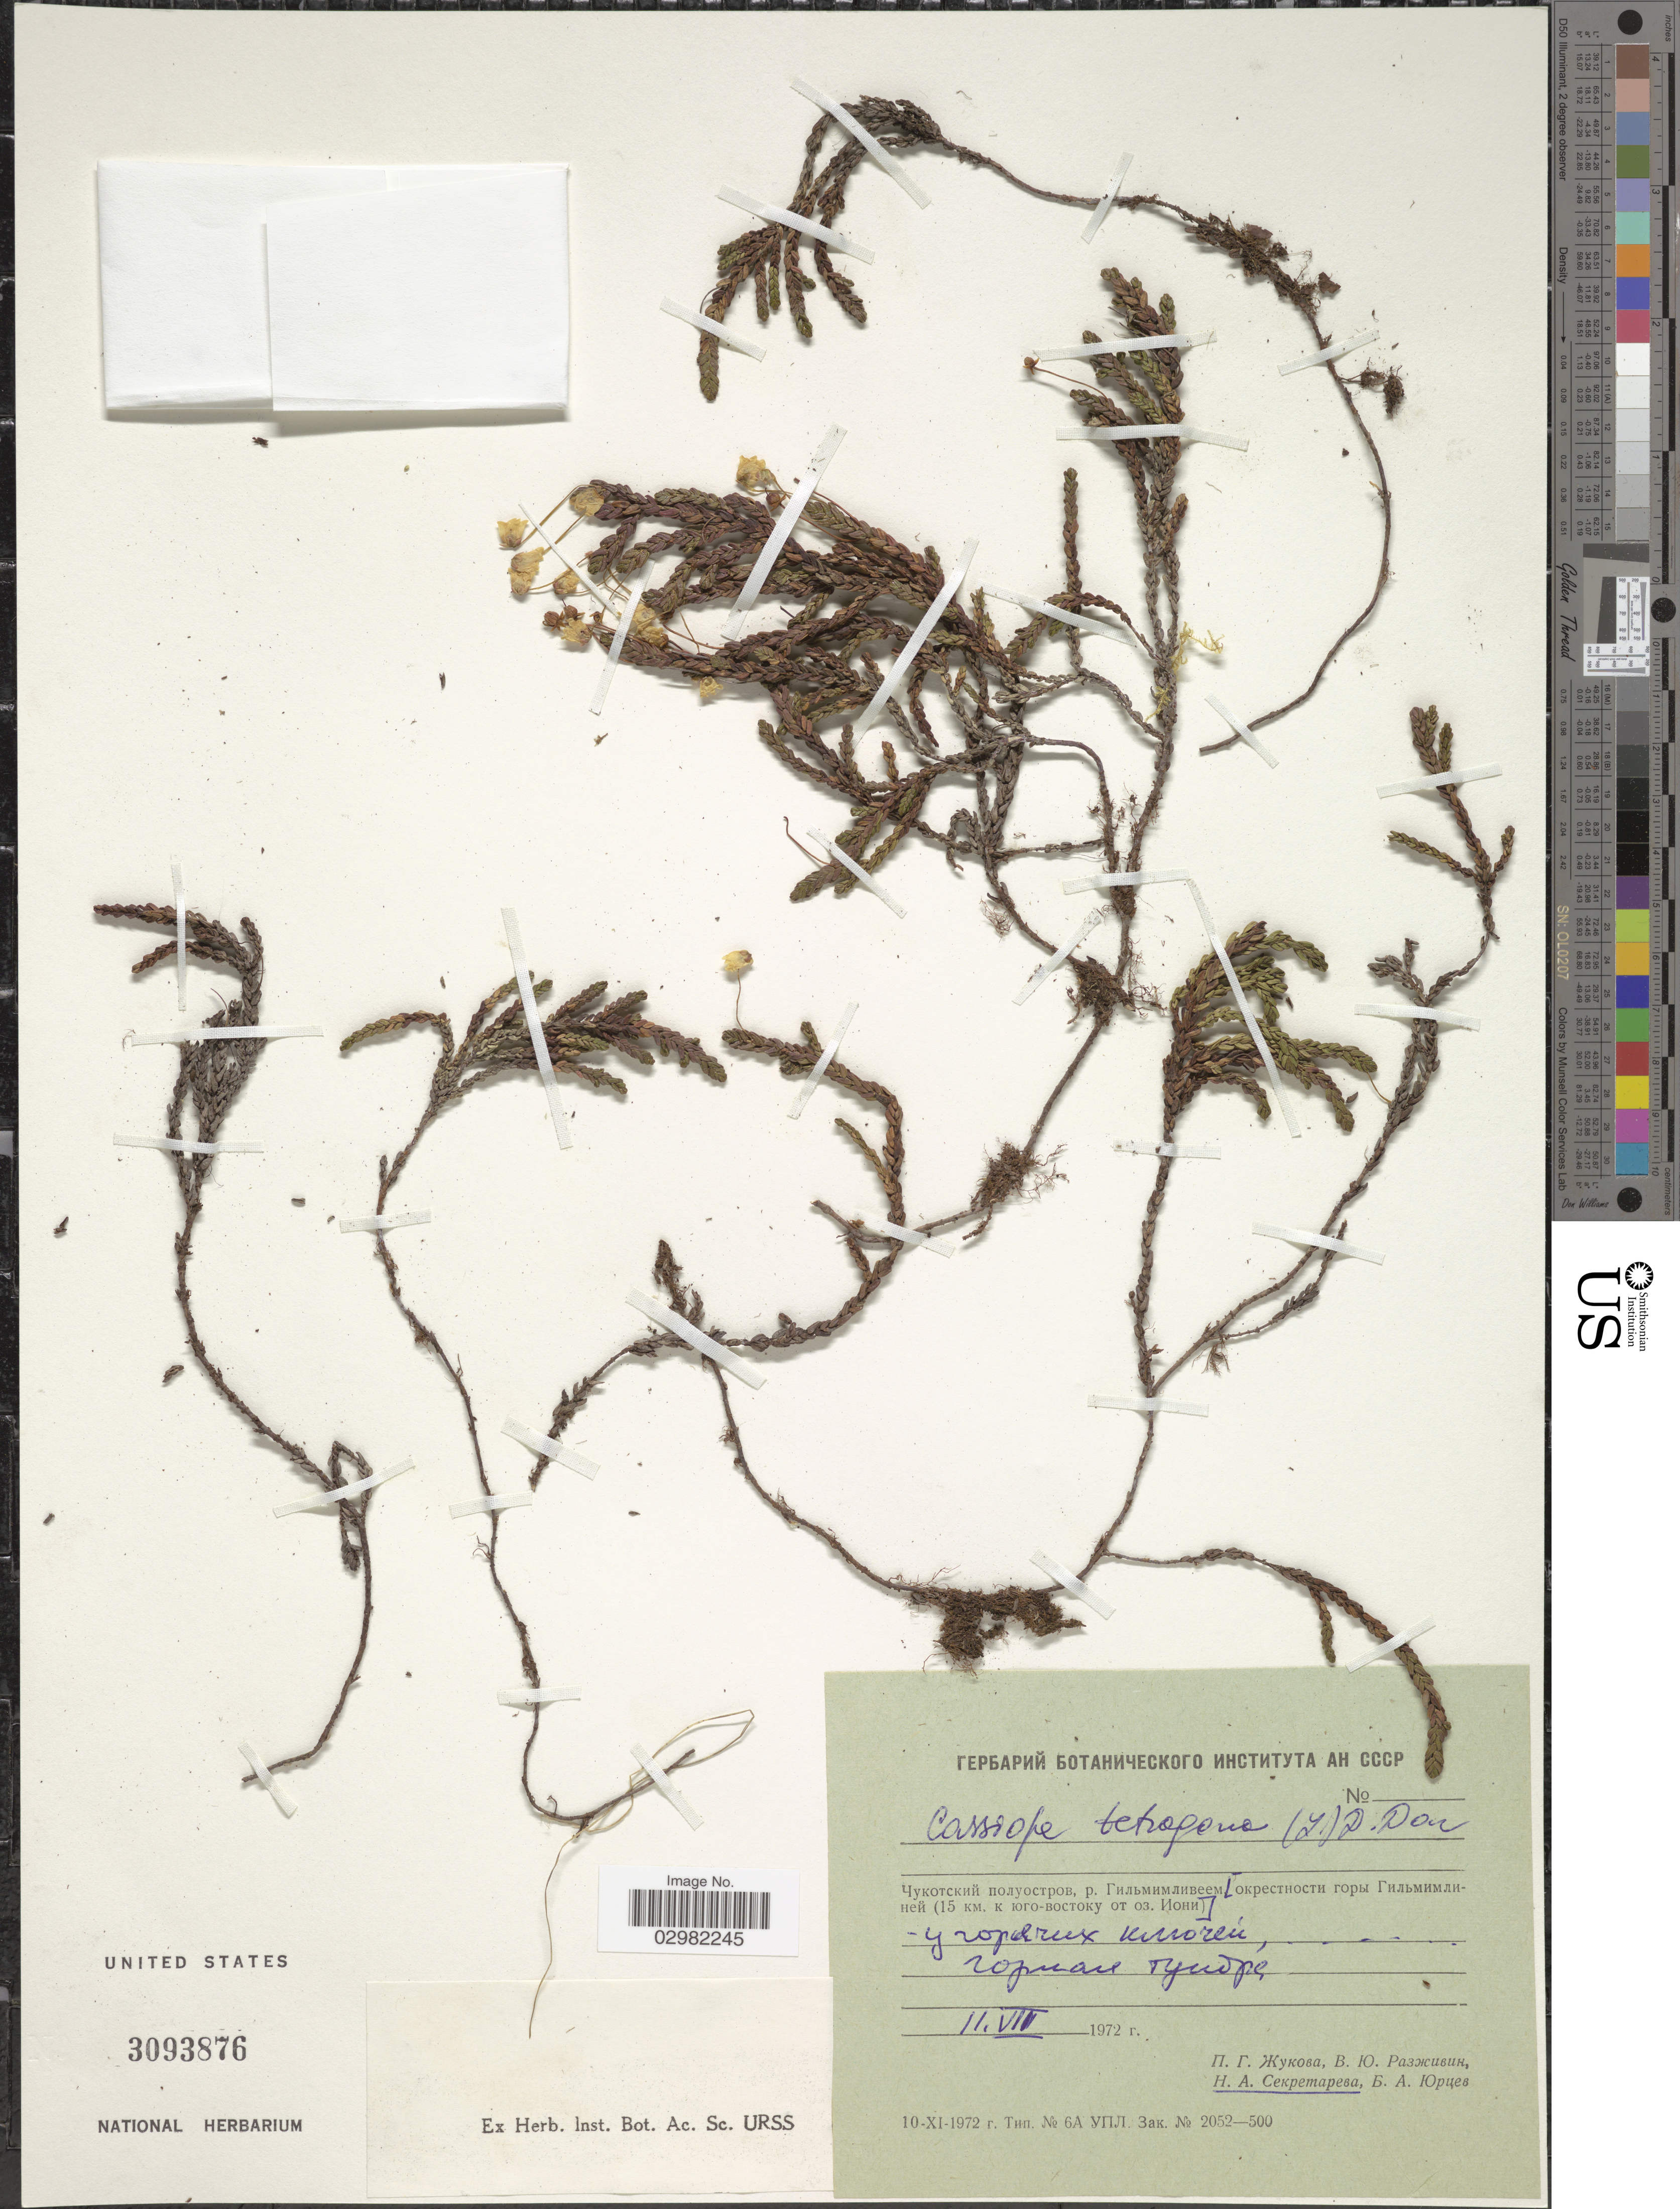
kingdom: Plantae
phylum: Tracheophyta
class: Magnoliopsida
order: Ericales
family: Ericaceae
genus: Cassiope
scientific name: Cassiope tetragona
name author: (L.) D. Don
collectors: P. Zhukova, V. Razzhivin, N. Sekretareva & B. Urtsev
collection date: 1972-07-11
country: Russian Federation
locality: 15 km SE from Lake Ioni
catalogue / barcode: US 3093876